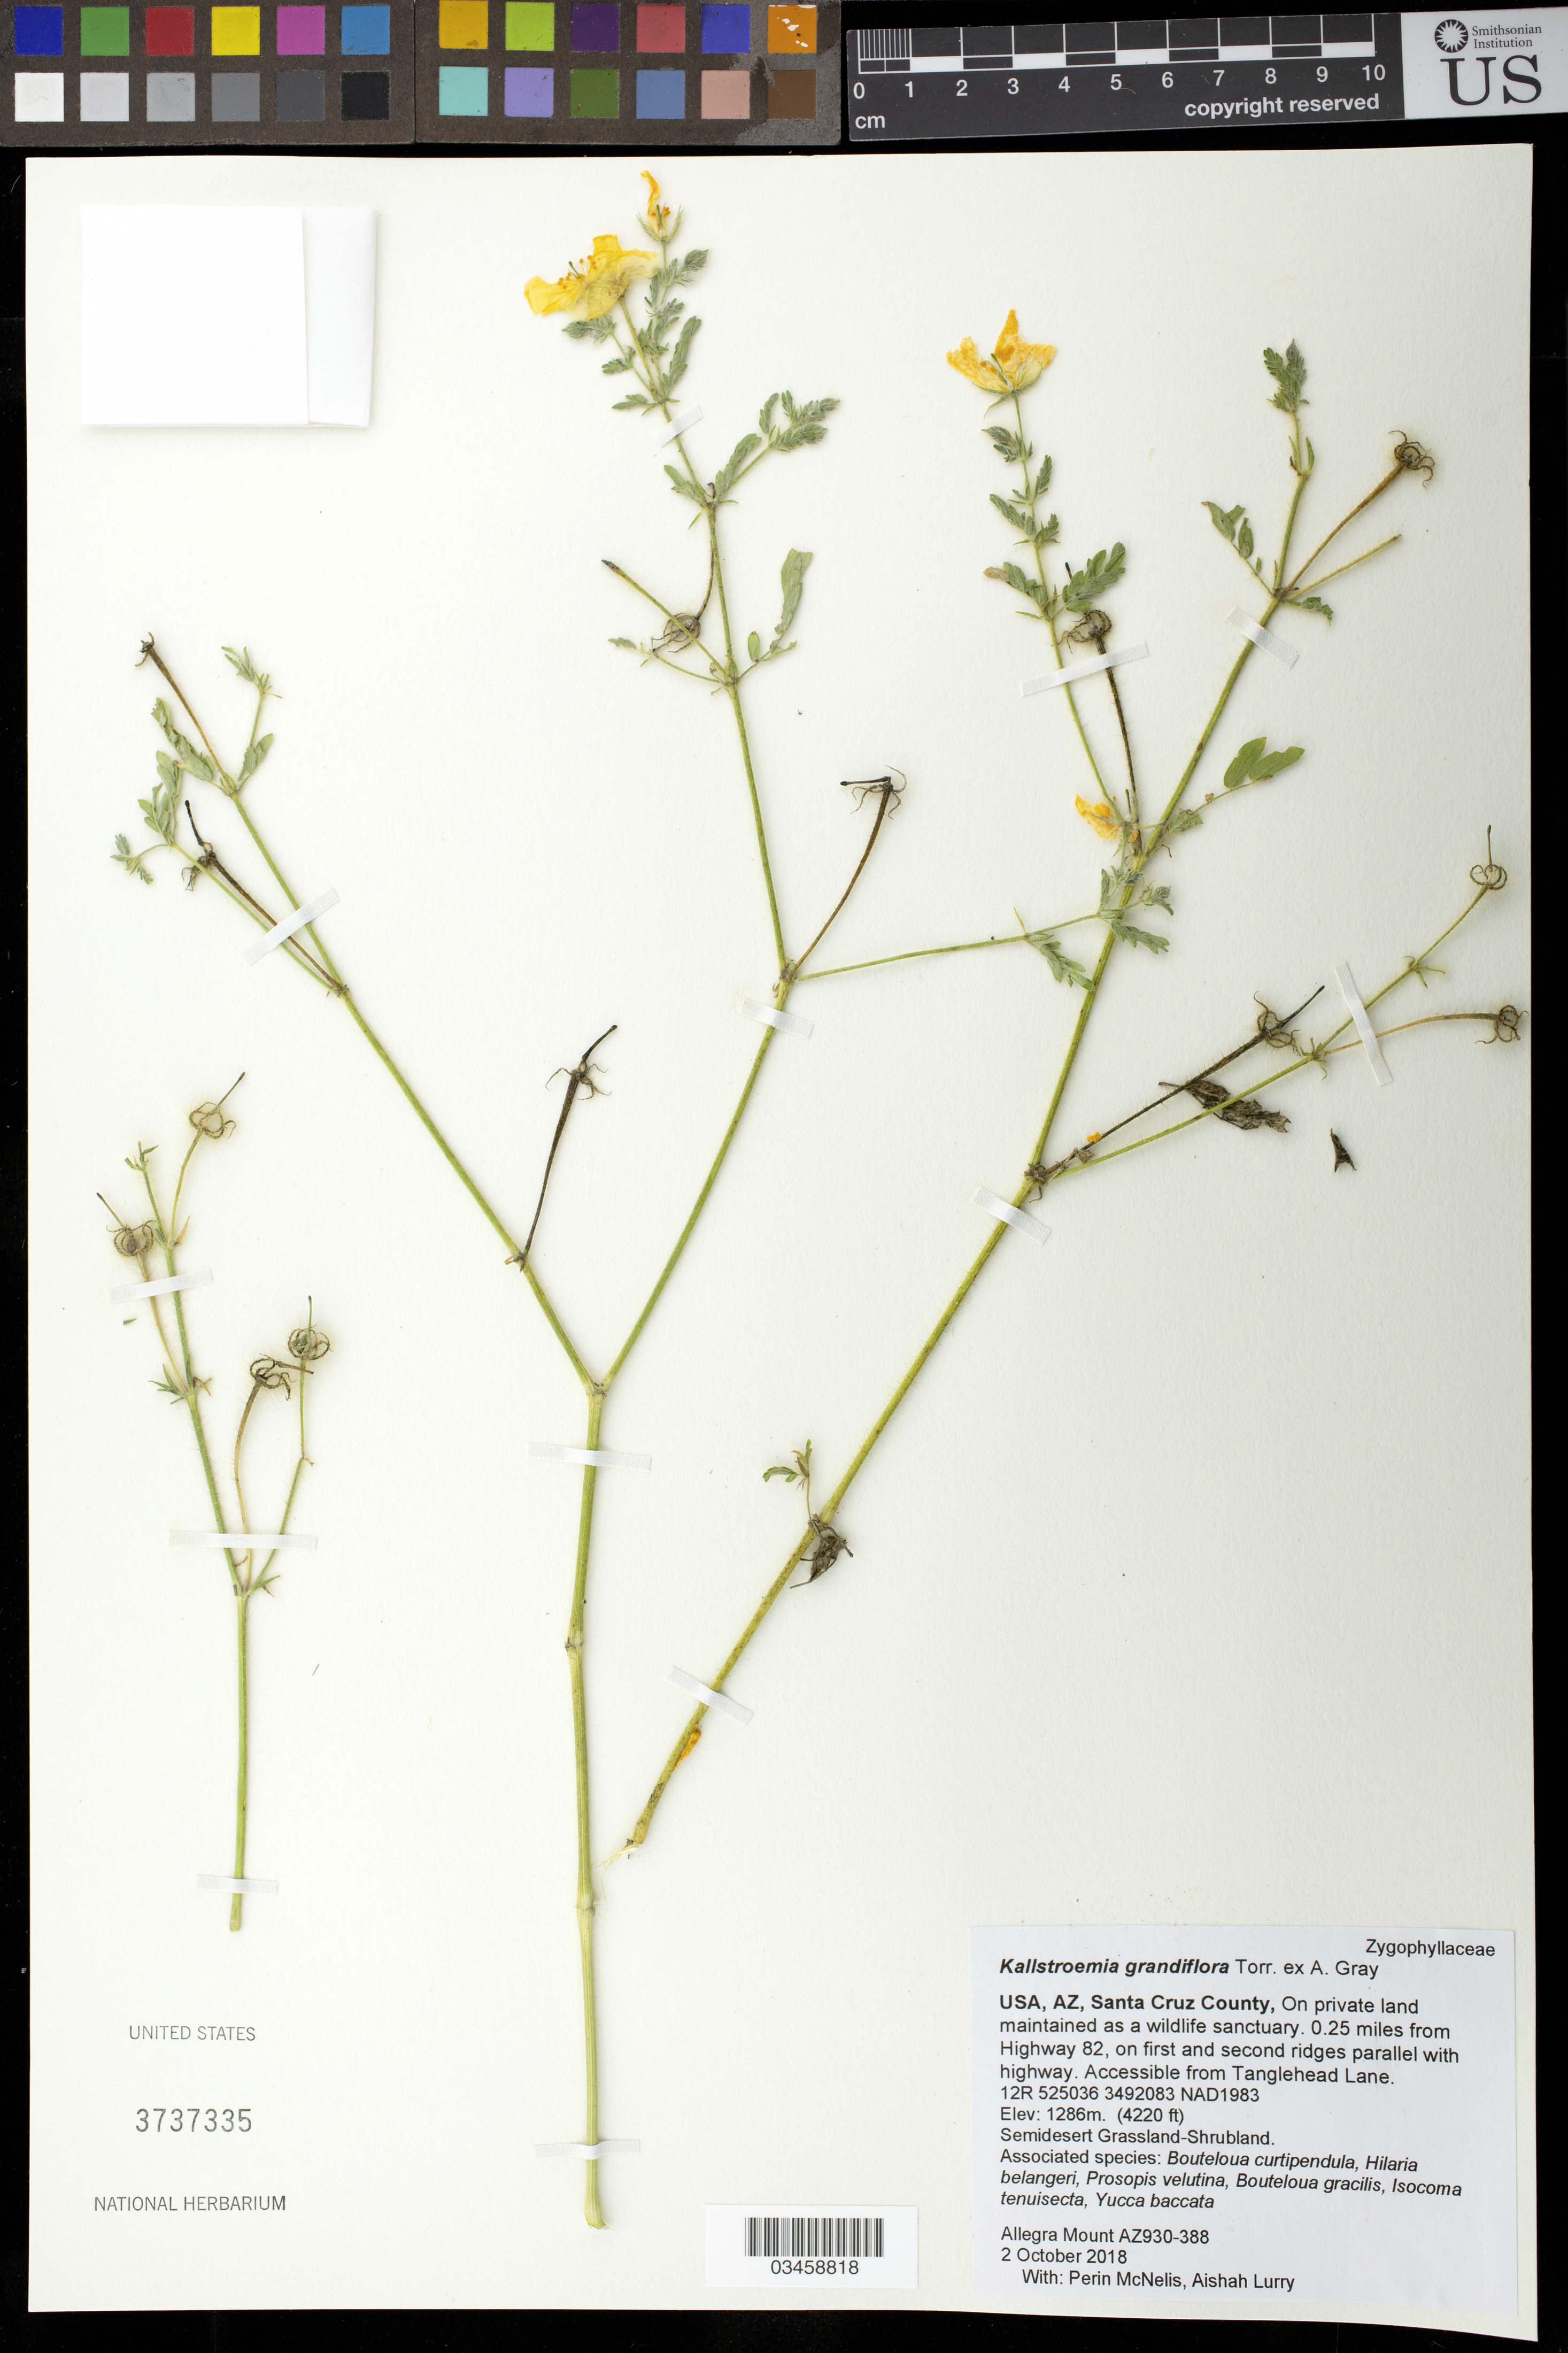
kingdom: Plantae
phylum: Tracheophyta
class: Magnoliopsida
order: Zygophyllales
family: Zygophyllaceae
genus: Kallstroemia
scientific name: Kallstroemia grandiflora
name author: Torr. ex A. Gray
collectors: A. Mount, P. McNelis & A. Lurry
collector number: AZ930-388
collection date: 2018-10-02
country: United States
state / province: Arizona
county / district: Santa Cruz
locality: On private land, 0.25 mi. from Hwy 82, accessible from Tanglehead Lane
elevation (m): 1286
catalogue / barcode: US 3737335